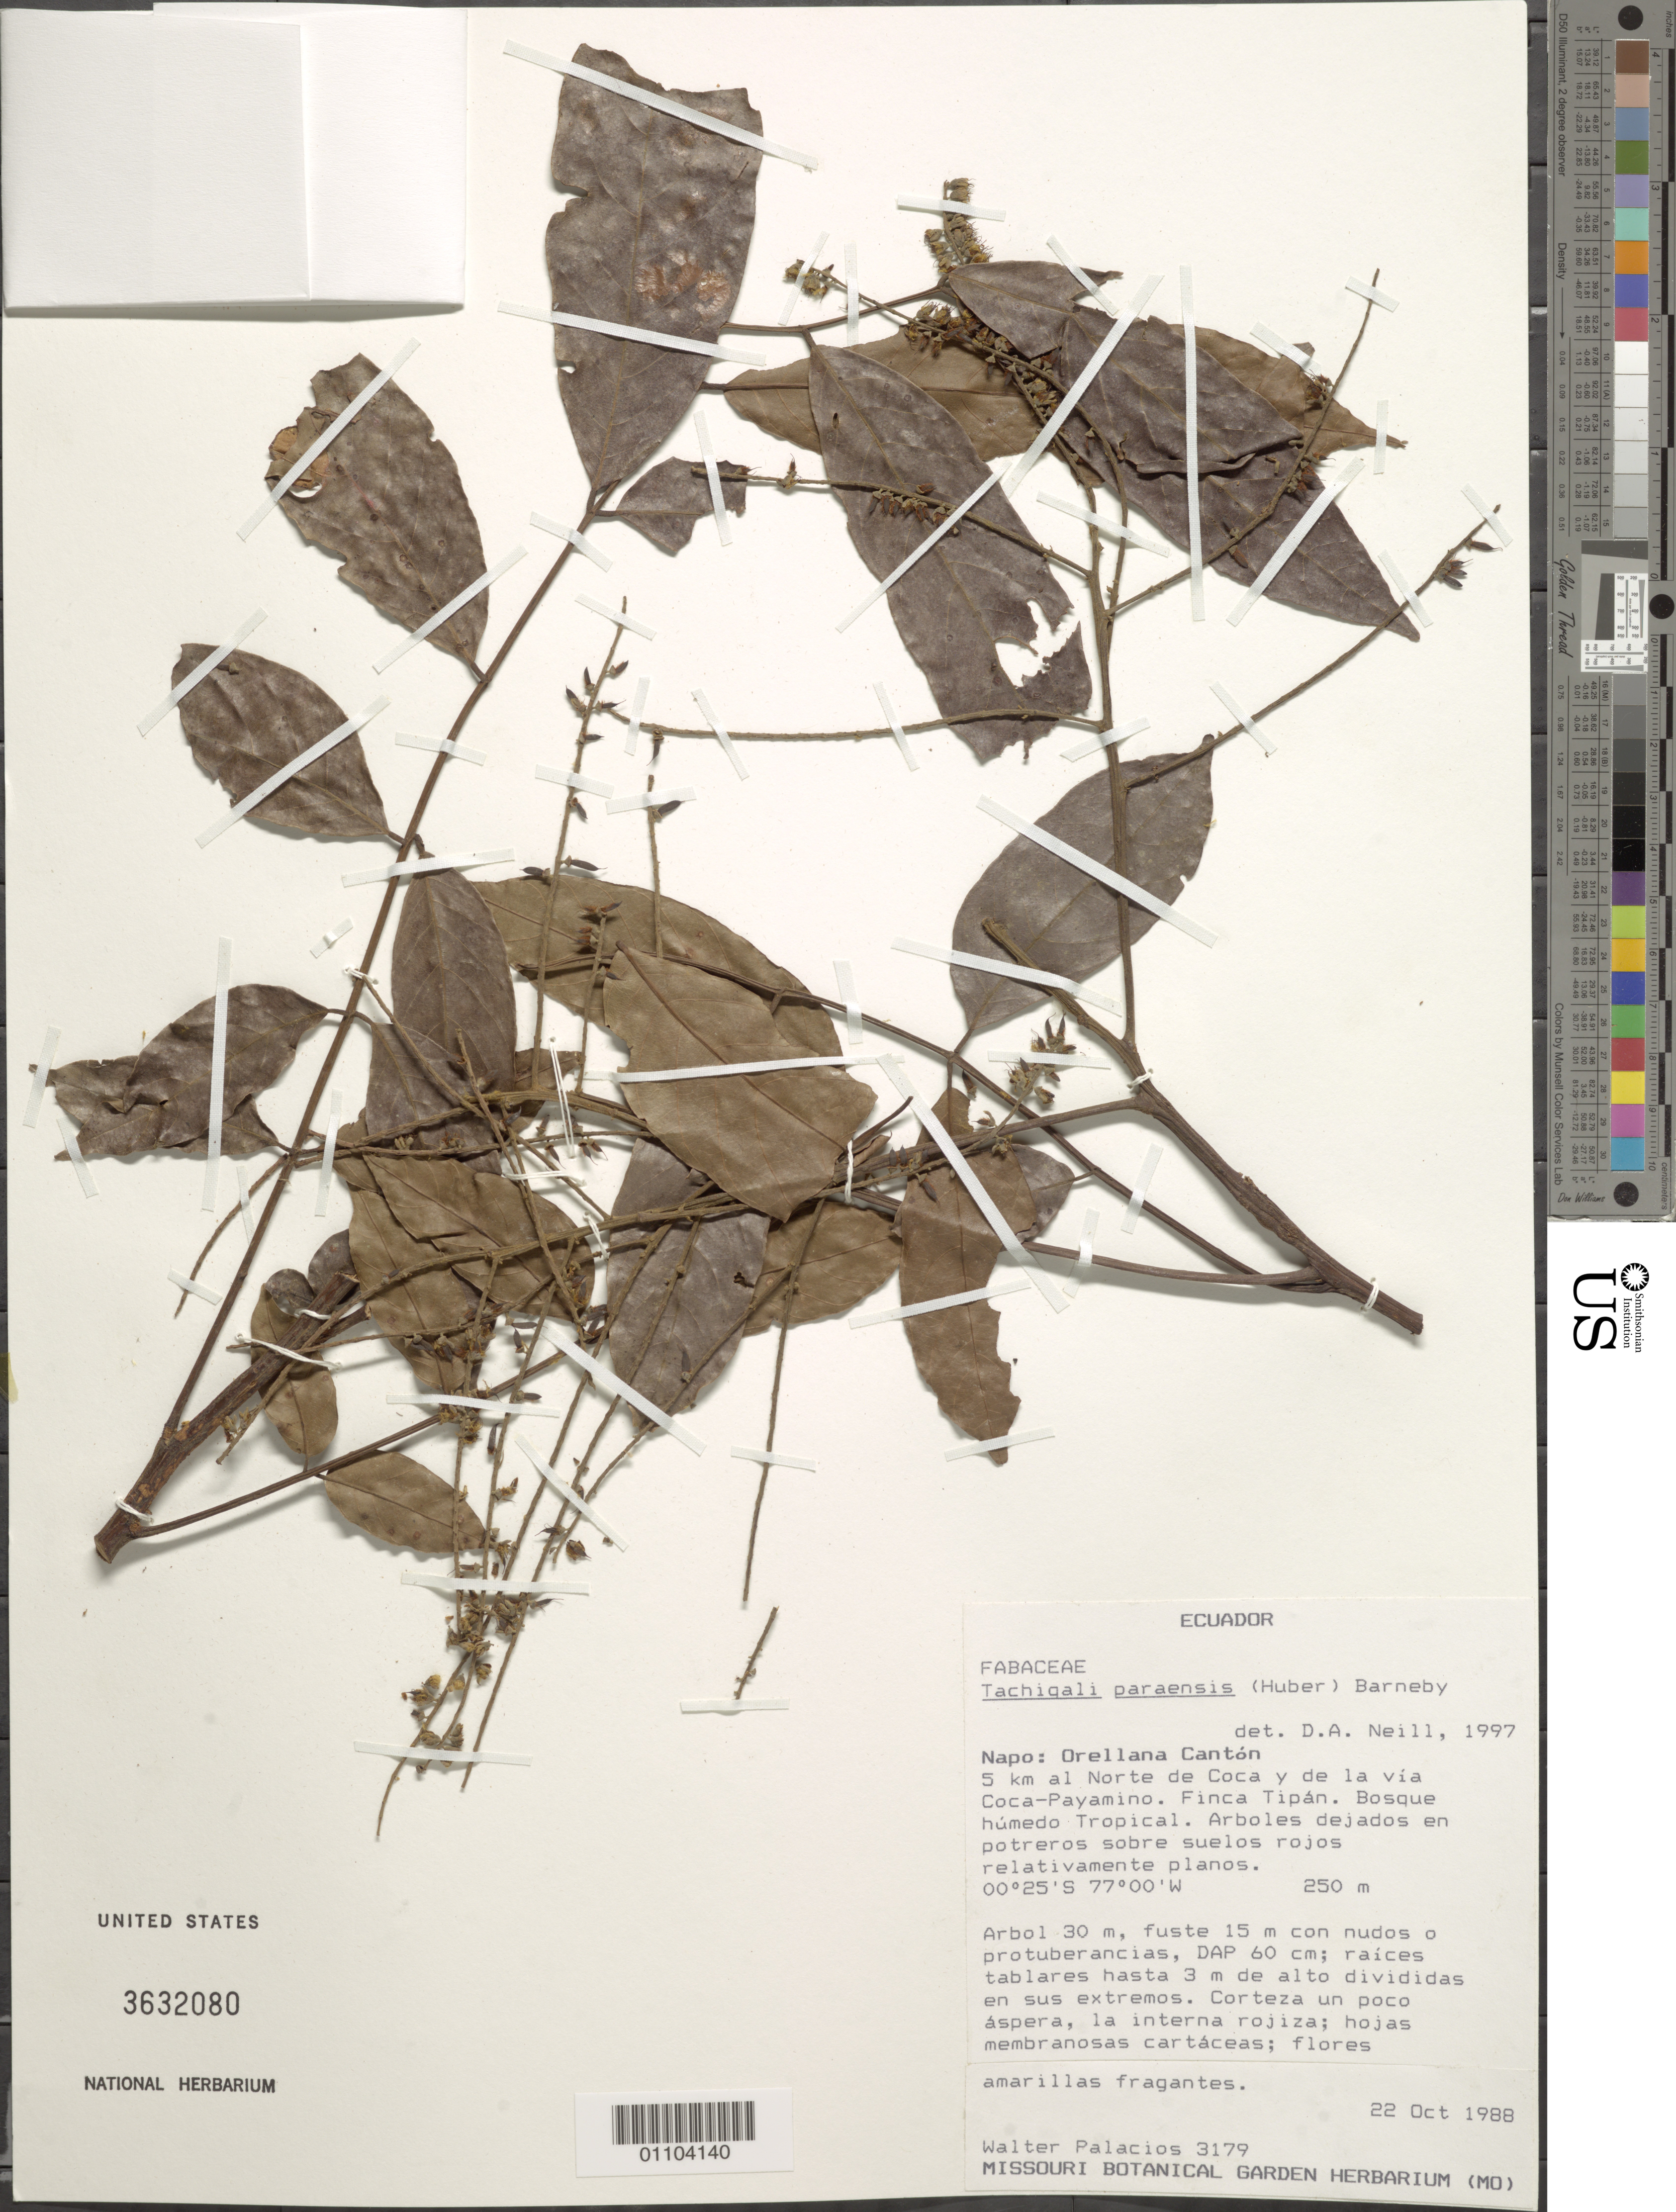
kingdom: Plantae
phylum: Tracheophyta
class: Magnoliopsida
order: Fabales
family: Fabaceae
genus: Tachigali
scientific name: Tachigali paraensis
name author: (Huber) Barneby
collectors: W. Palacios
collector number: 3179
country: Ecuador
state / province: Napo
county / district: Orellana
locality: Norte de Coca and dela via Coca-Payamino, Fica Tipan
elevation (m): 250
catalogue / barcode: US 3632080